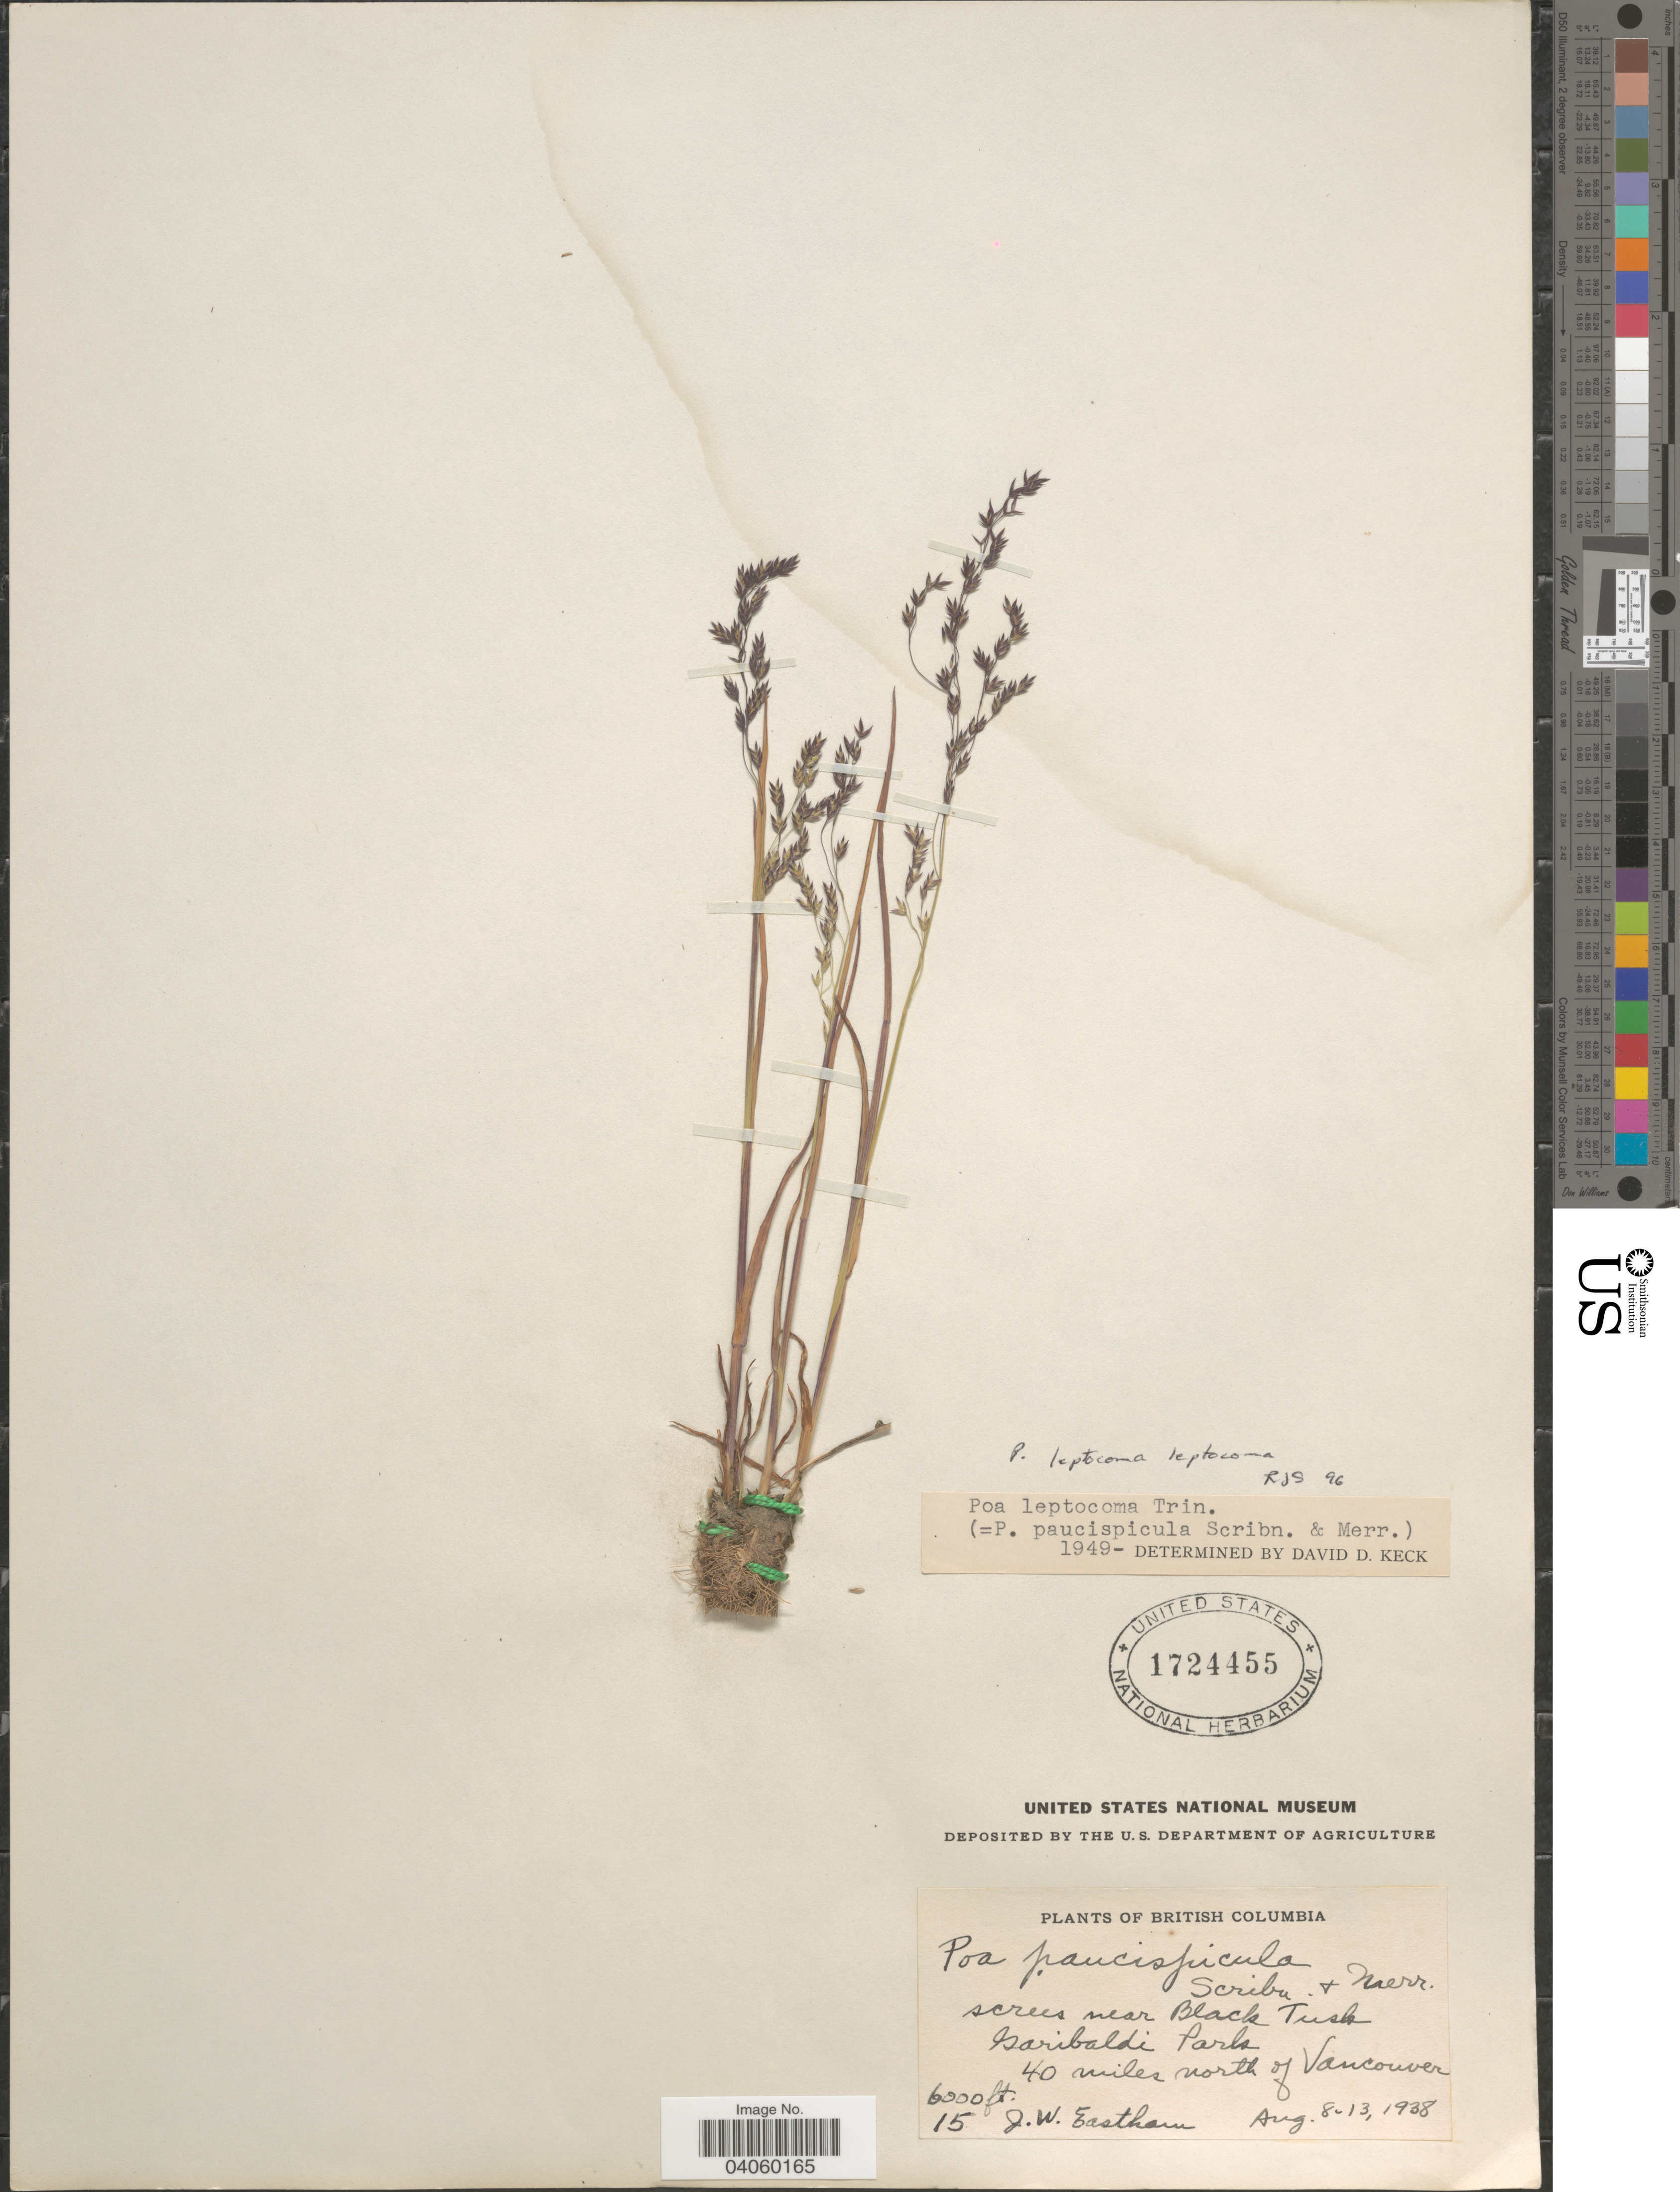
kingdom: Plantae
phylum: Tracheophyta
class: Liliopsida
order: Poales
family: Poaceae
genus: Poa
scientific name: Poa leptocoma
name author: Trin.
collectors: J. Eastham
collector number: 15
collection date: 1938-08-08/1938-08-13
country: Canada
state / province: British Columbia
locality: Screes near Black Tush. Garibaldi Park. 40 miles north of Vancouver.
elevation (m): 1829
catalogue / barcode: US 1724455